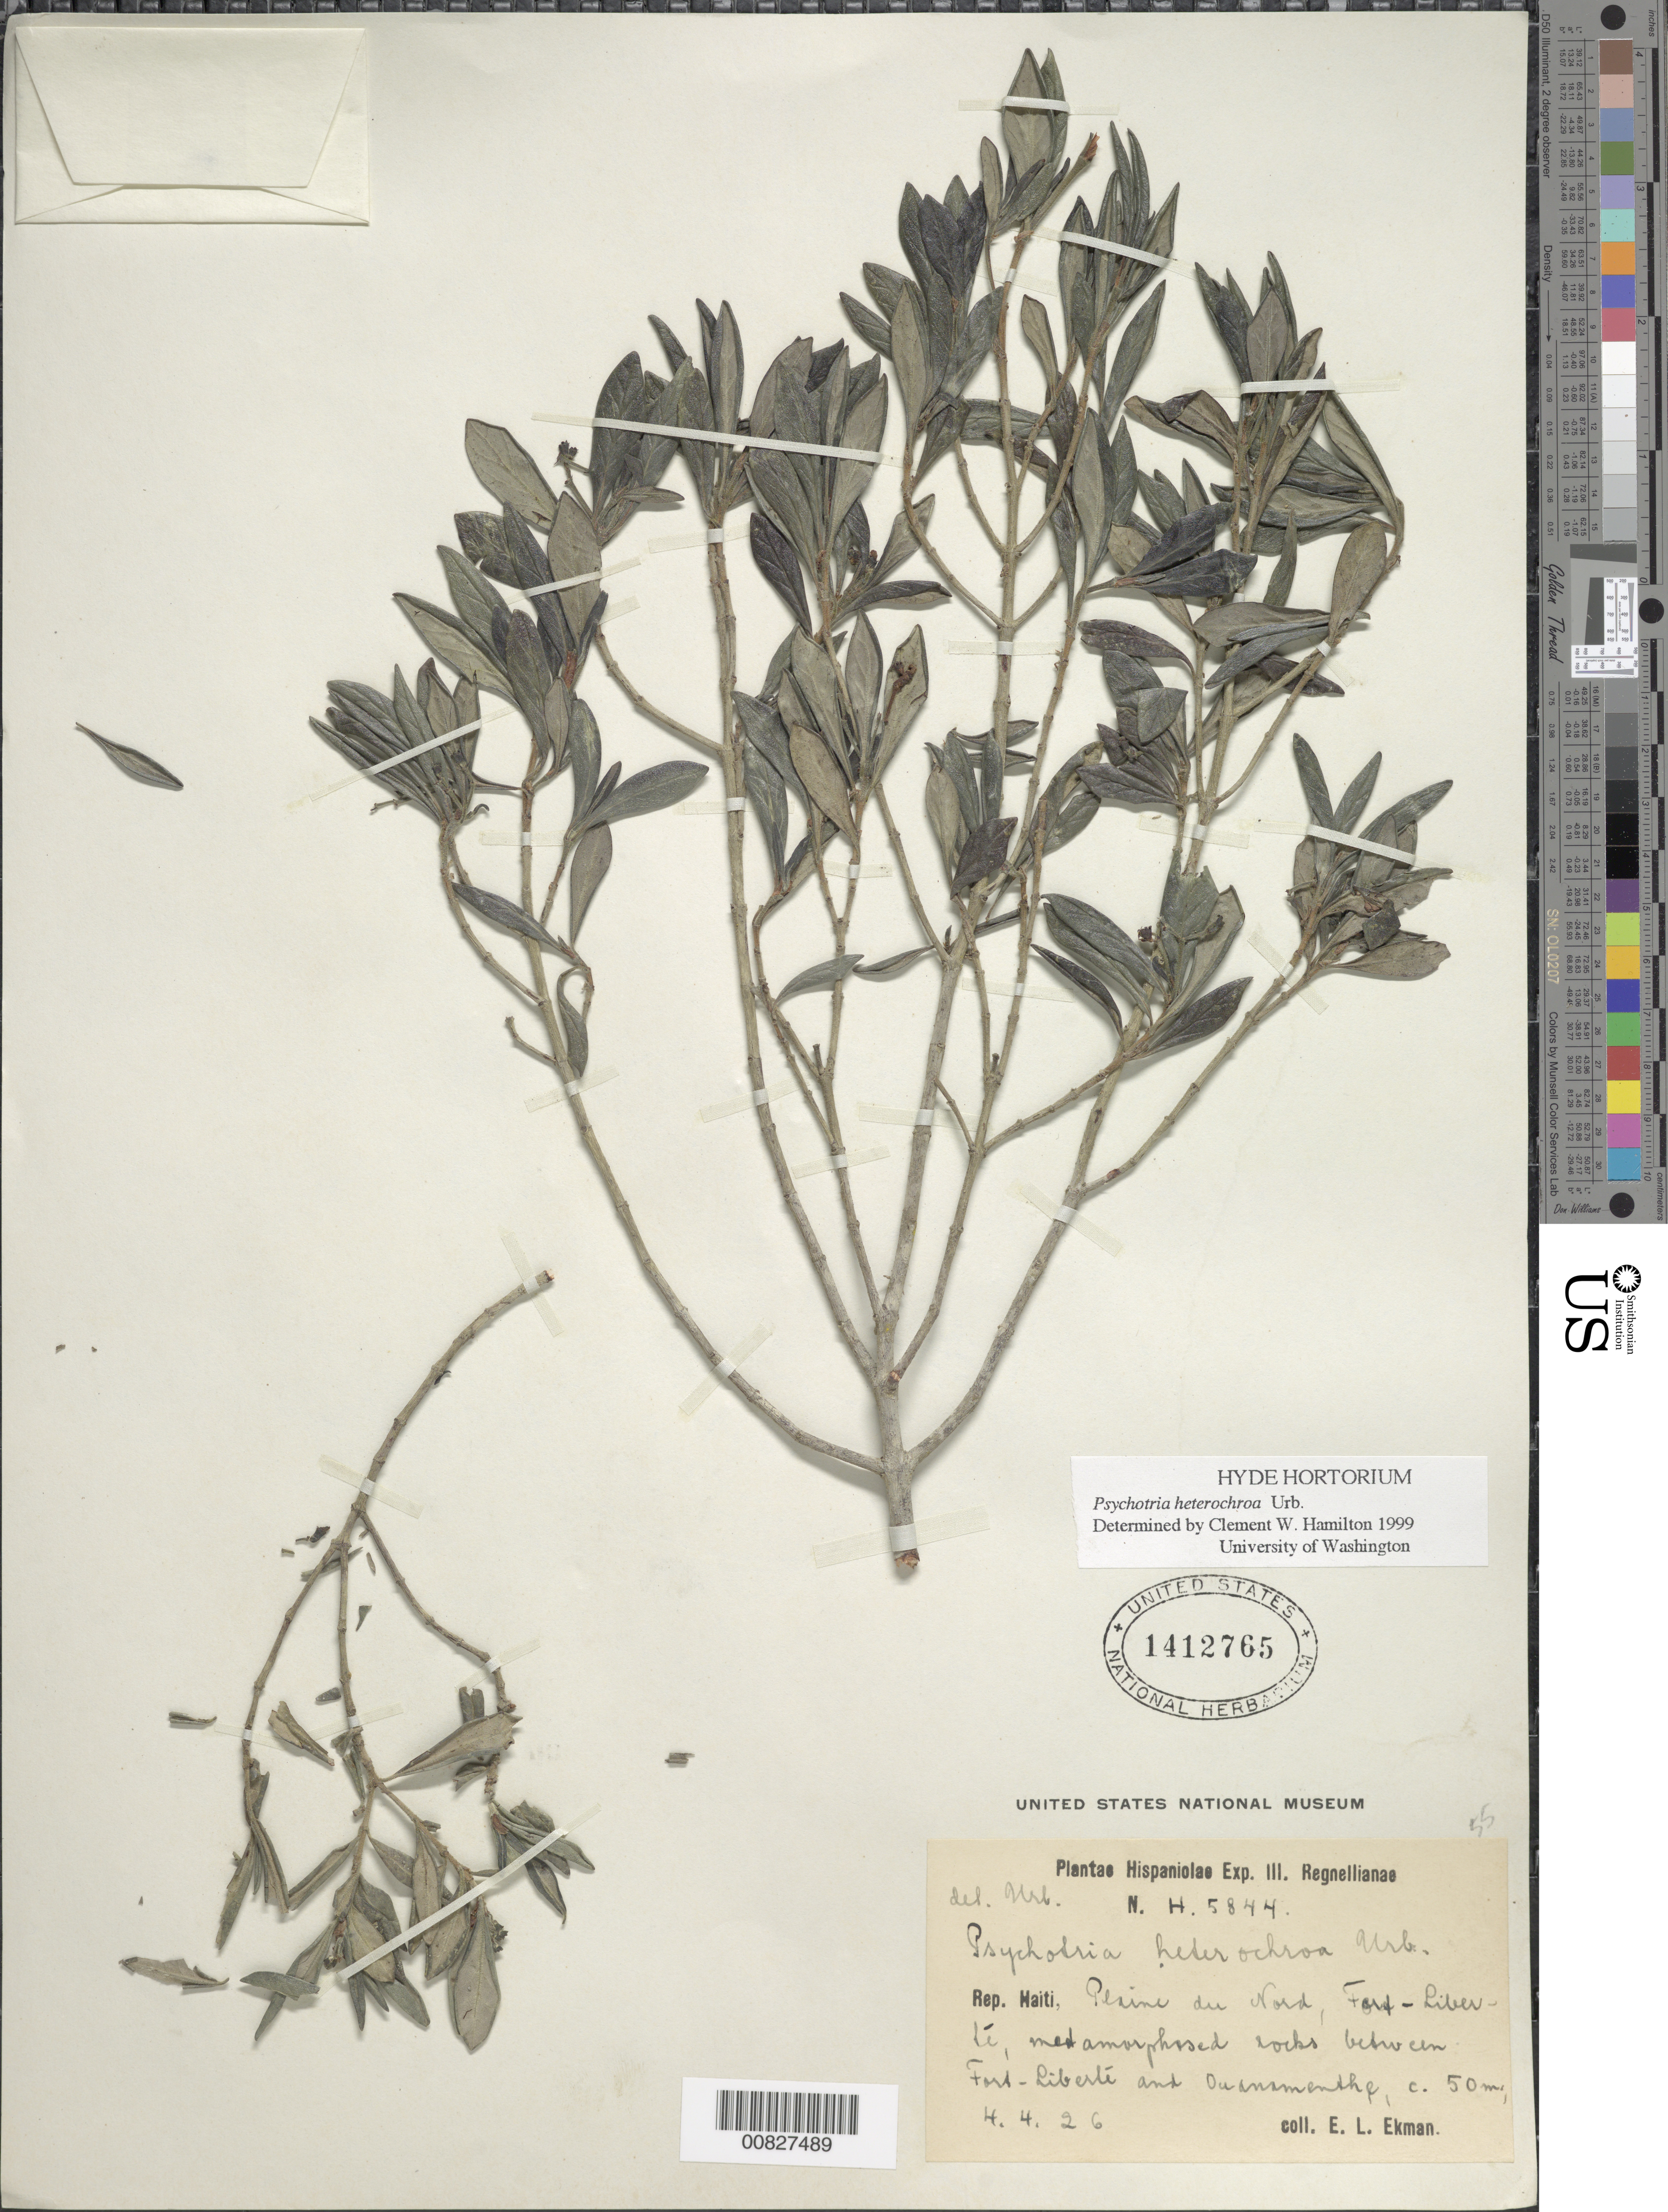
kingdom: Plantae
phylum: Tracheophyta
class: Magnoliopsida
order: Gentianales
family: Rubiaceae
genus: Psychotria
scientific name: Psychotria heterochroa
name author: Urb.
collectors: E. L. Ekman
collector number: H 5844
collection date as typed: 04 Apr 1926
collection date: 1926-04-04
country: Haiti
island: Hispaniola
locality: Plaine du Nord, between Fort-Liberté and "Duanamenthe"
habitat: metamorphased rocks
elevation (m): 50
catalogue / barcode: US 1412765